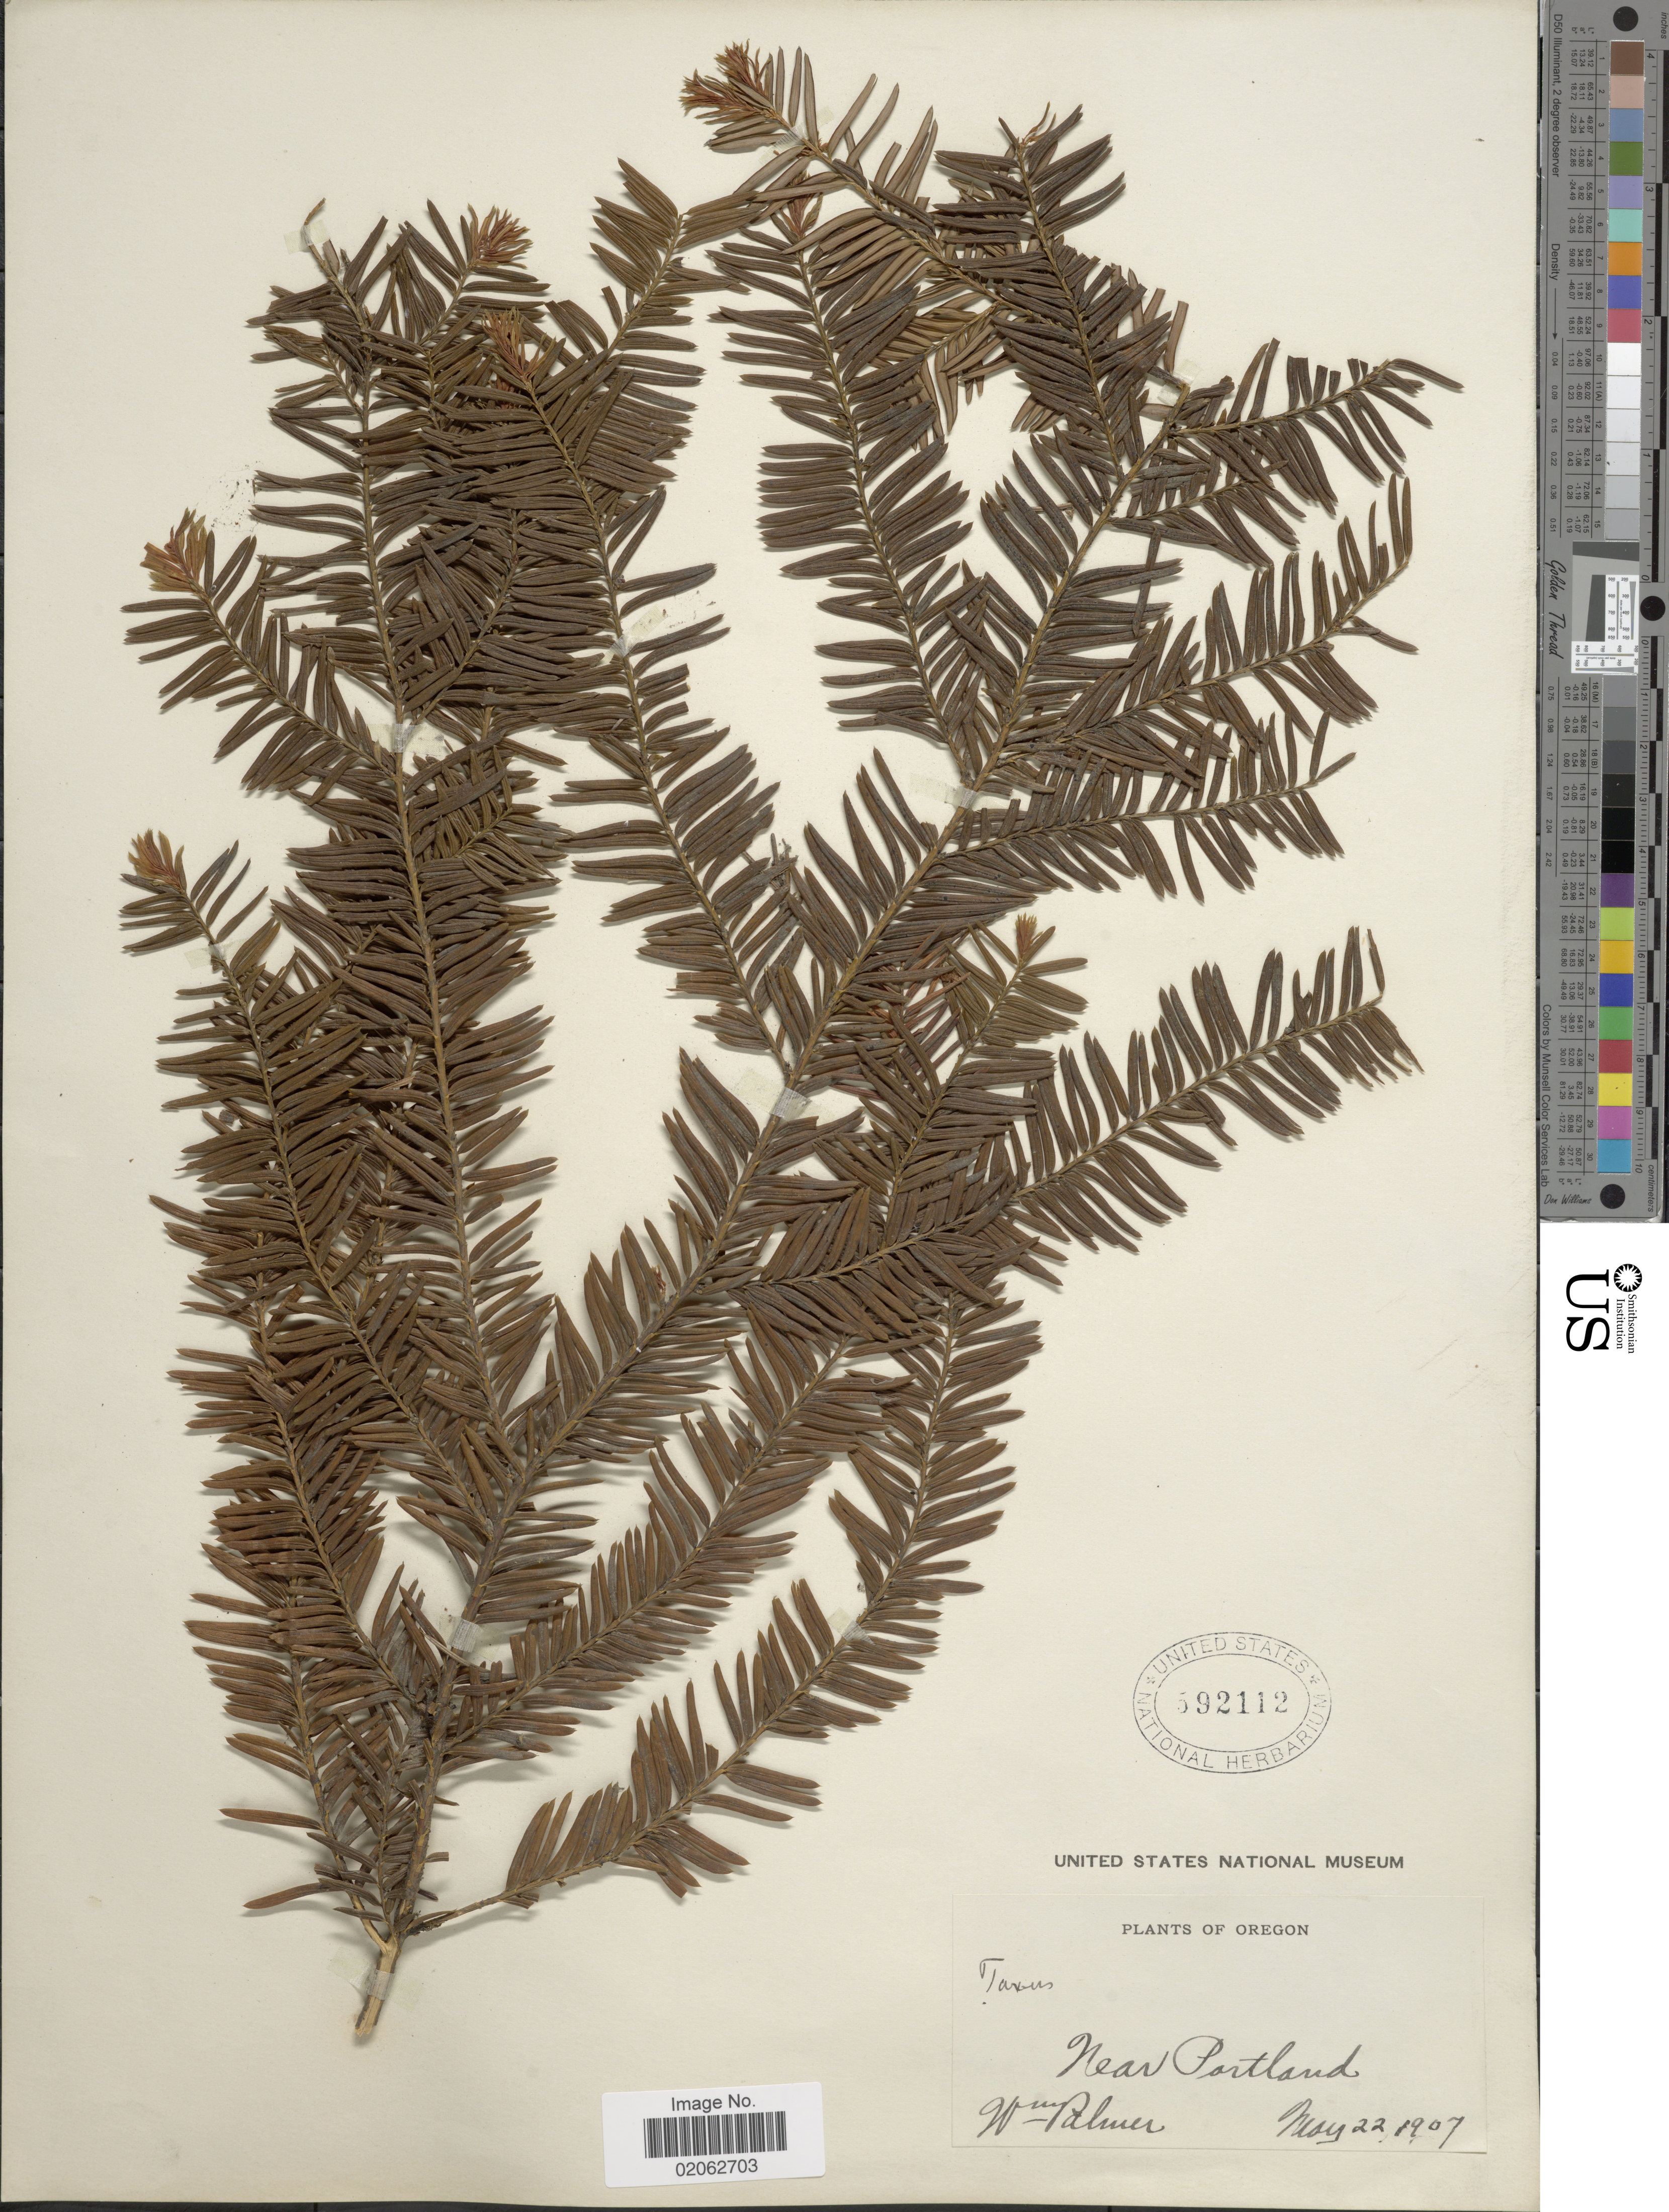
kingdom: Plantae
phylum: Tracheophyta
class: Pinopsida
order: Pinales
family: Taxaceae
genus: Taxus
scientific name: Taxus brevifolia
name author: Nutt.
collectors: W. Palmer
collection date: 1907-05-22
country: United States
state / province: Oregon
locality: Near Portland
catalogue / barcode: US 592112